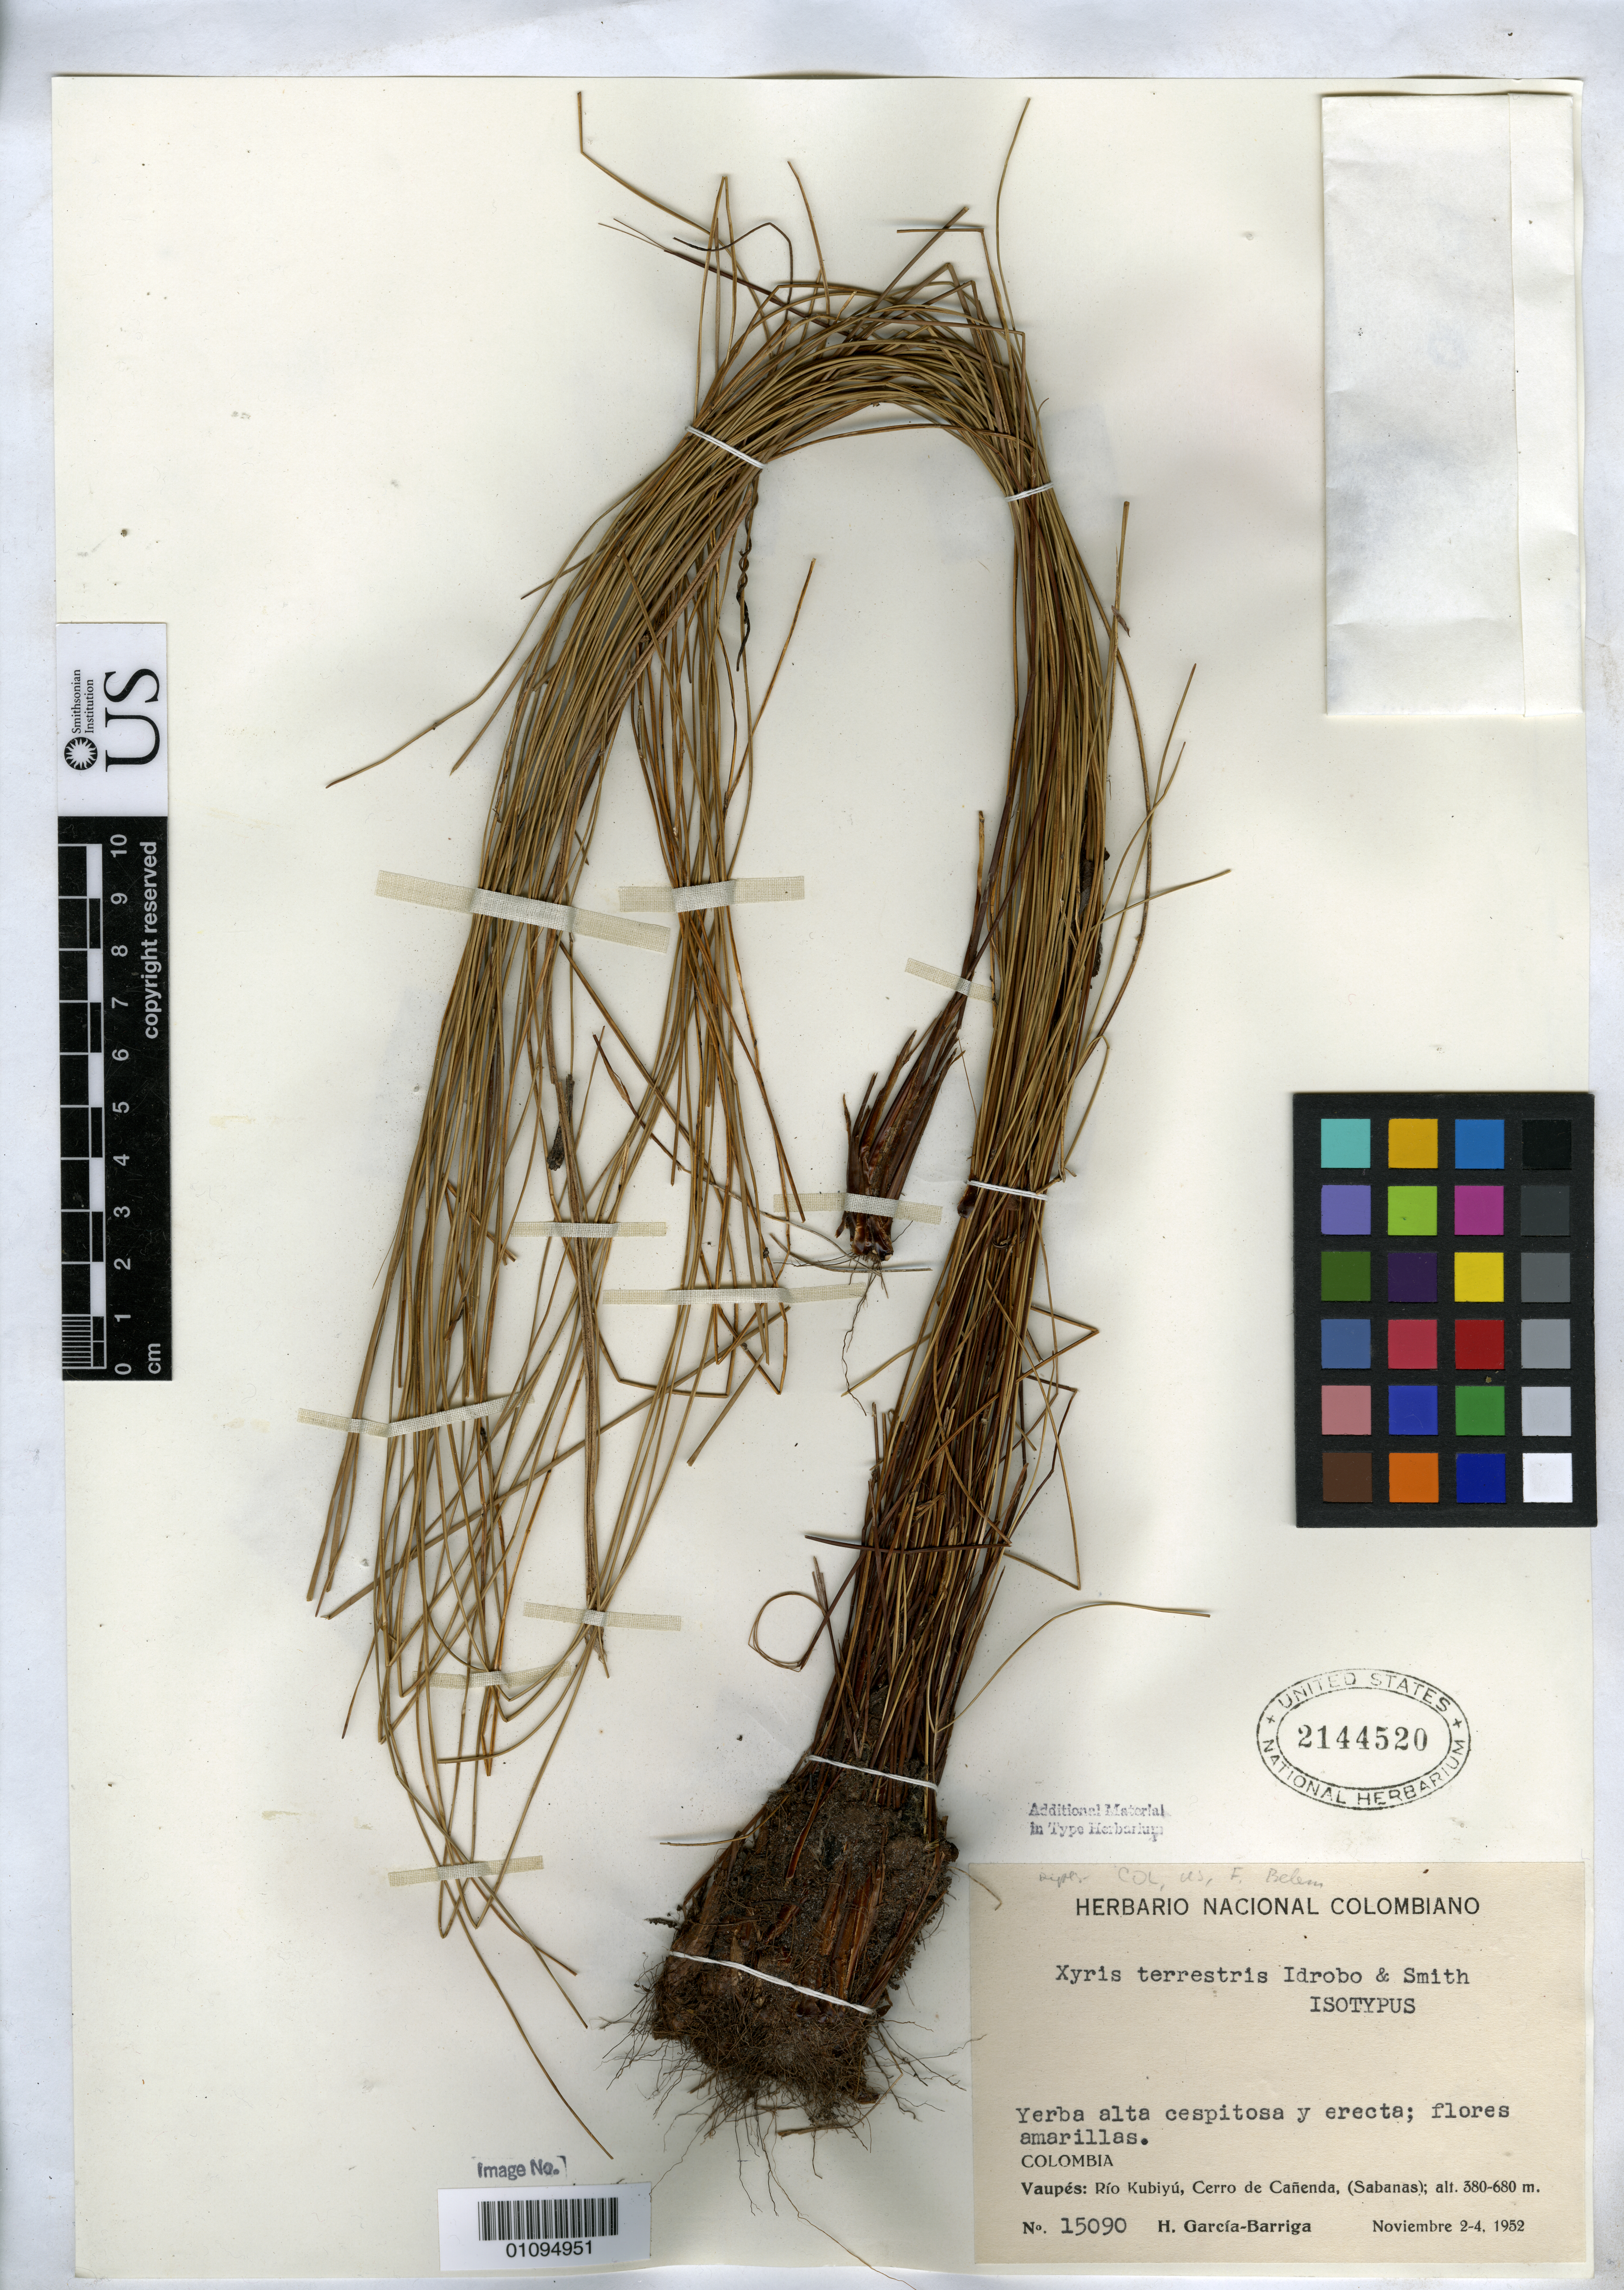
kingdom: Plantae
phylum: Tracheophyta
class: Liliopsida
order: Poales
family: Xyridaceae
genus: Xyris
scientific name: Xyris terrestris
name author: Idrobo & L.B. Sm.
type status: Isotype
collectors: H. García Barriga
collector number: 15090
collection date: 1952-11-02/1952-11-04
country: Colombia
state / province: Vaupés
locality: Rio Kubiyu, Cerro de Canenda & Sabanas.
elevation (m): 380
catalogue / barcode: US 2144520